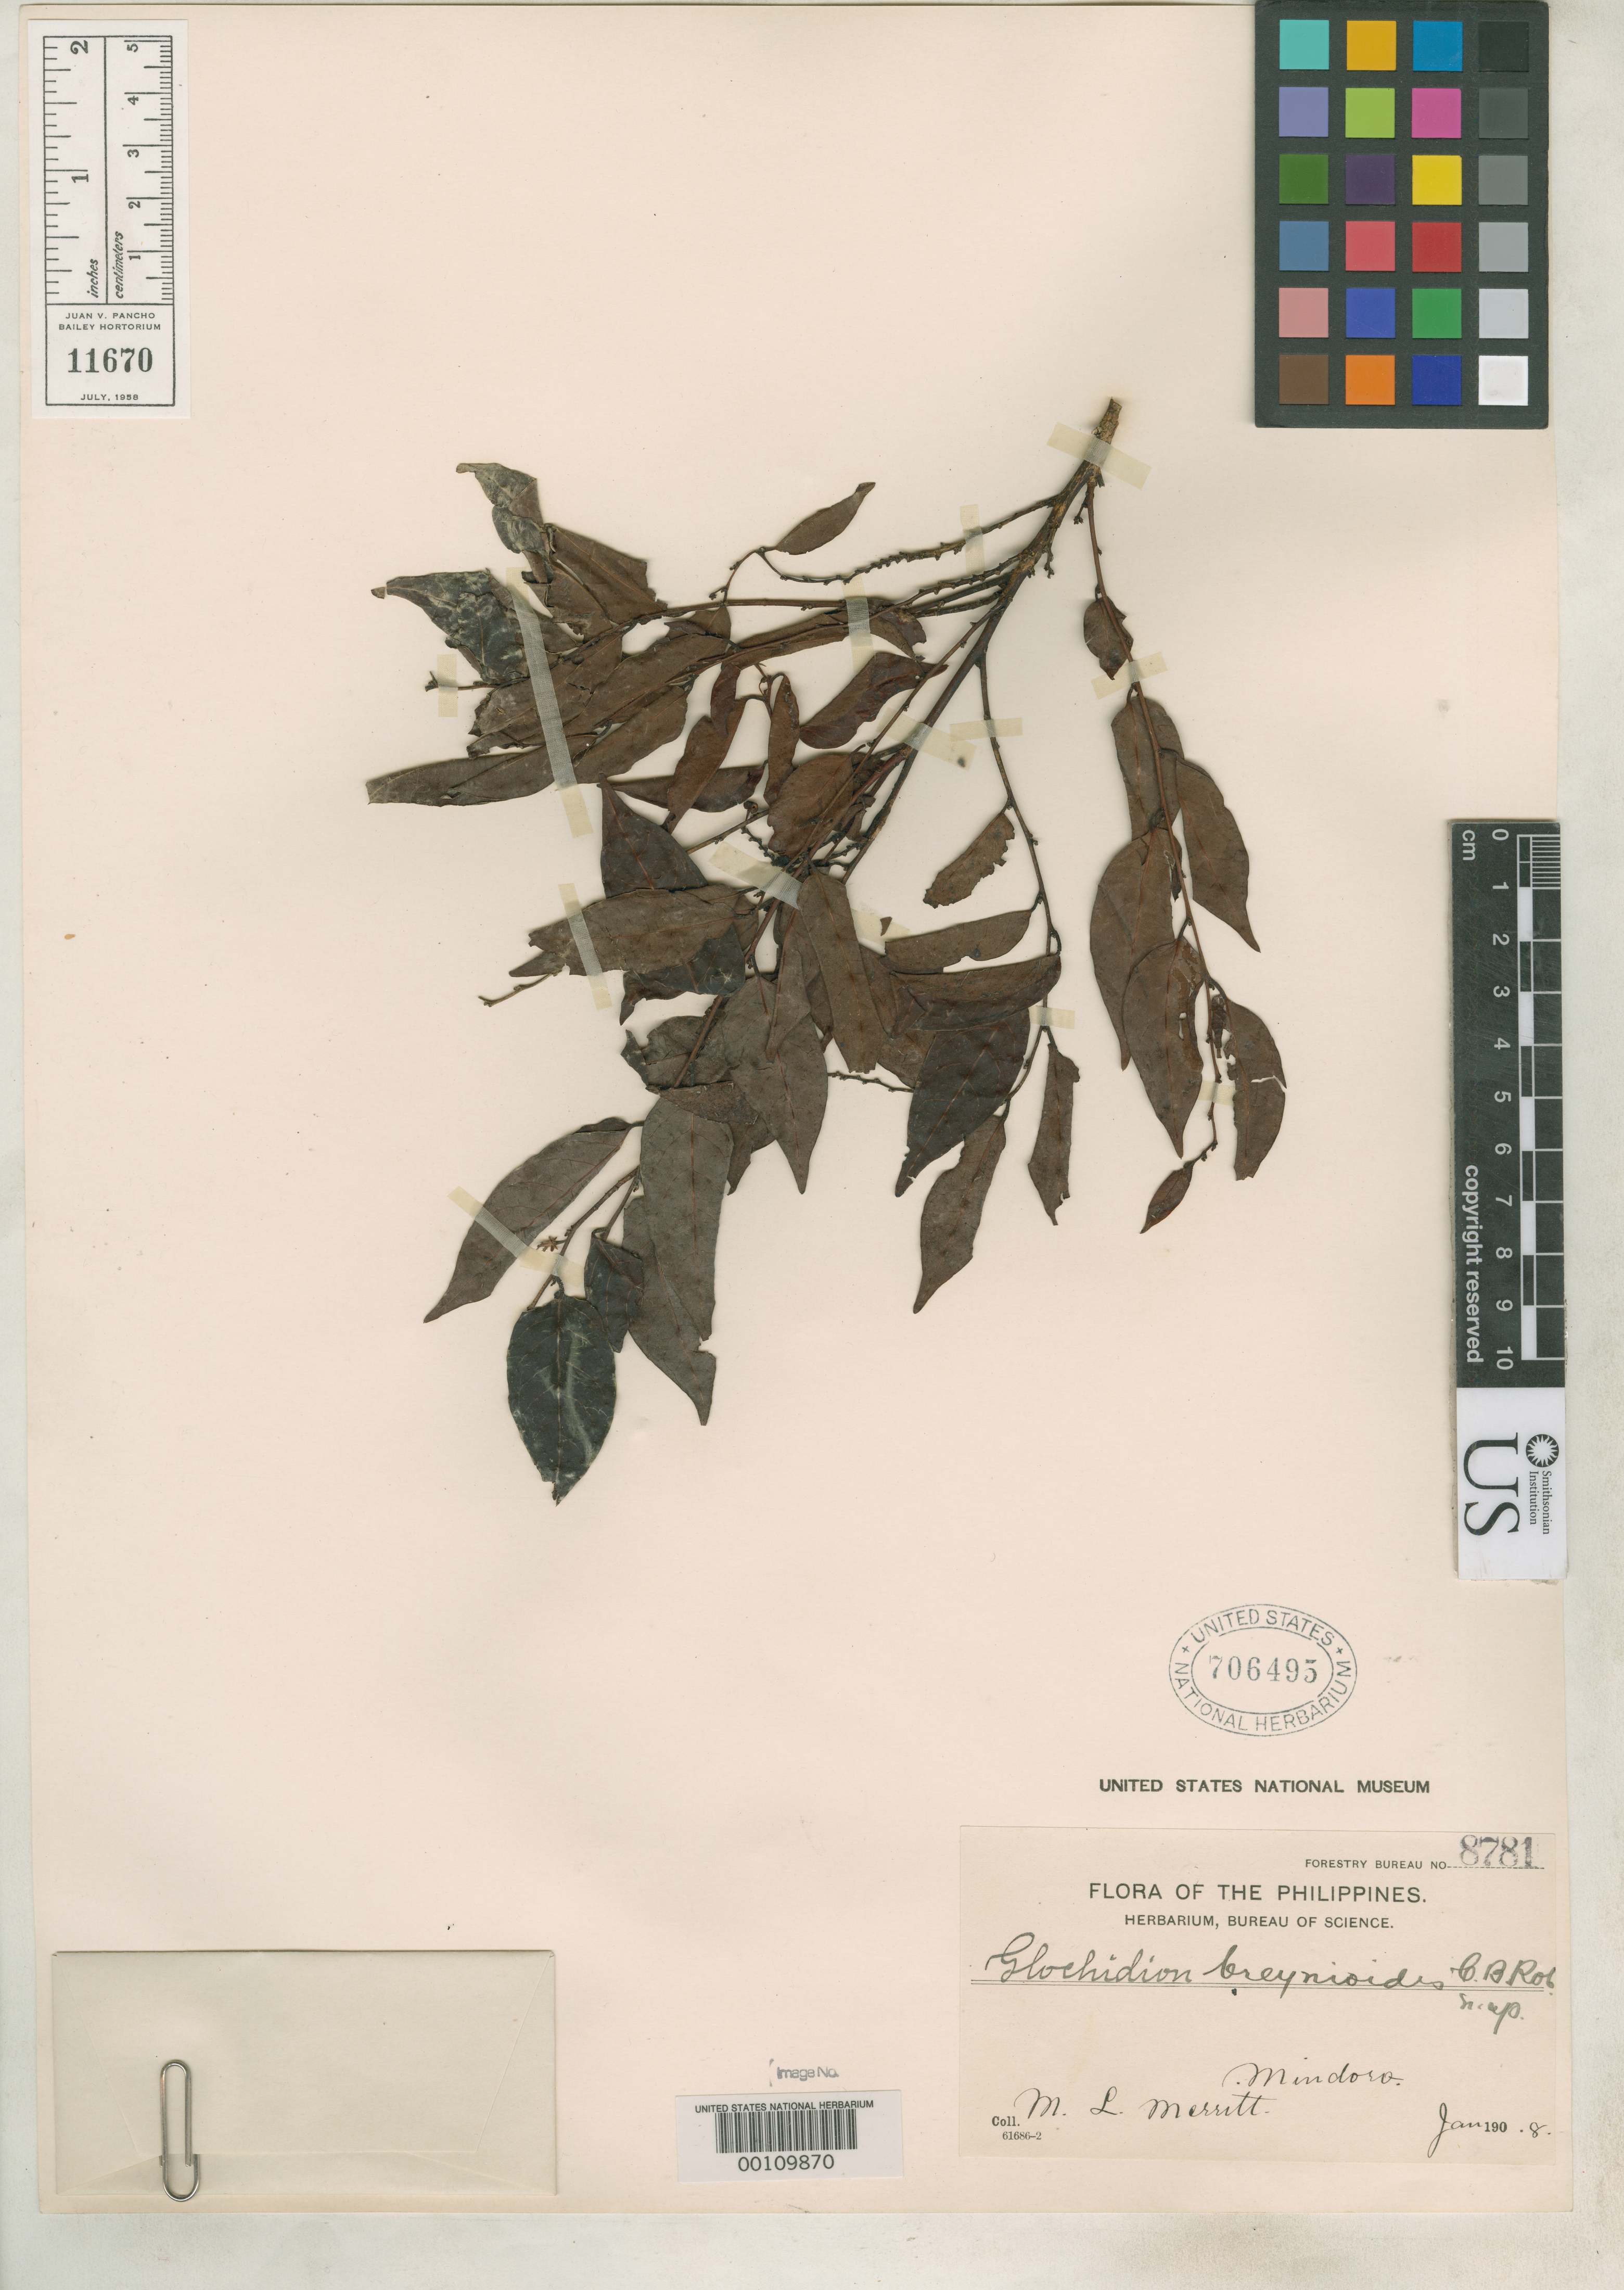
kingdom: Plantae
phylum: Tracheophyta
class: Magnoliopsida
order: Malpighiales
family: Phyllanthaceae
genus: Glochidion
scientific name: Glochidion breynioides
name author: C.B. Rob.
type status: Isotype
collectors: M. L. Merritt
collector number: Bur. Sci. 8781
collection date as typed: Jan 1908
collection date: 1908-01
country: Philippines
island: Mindoro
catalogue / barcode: US 706495